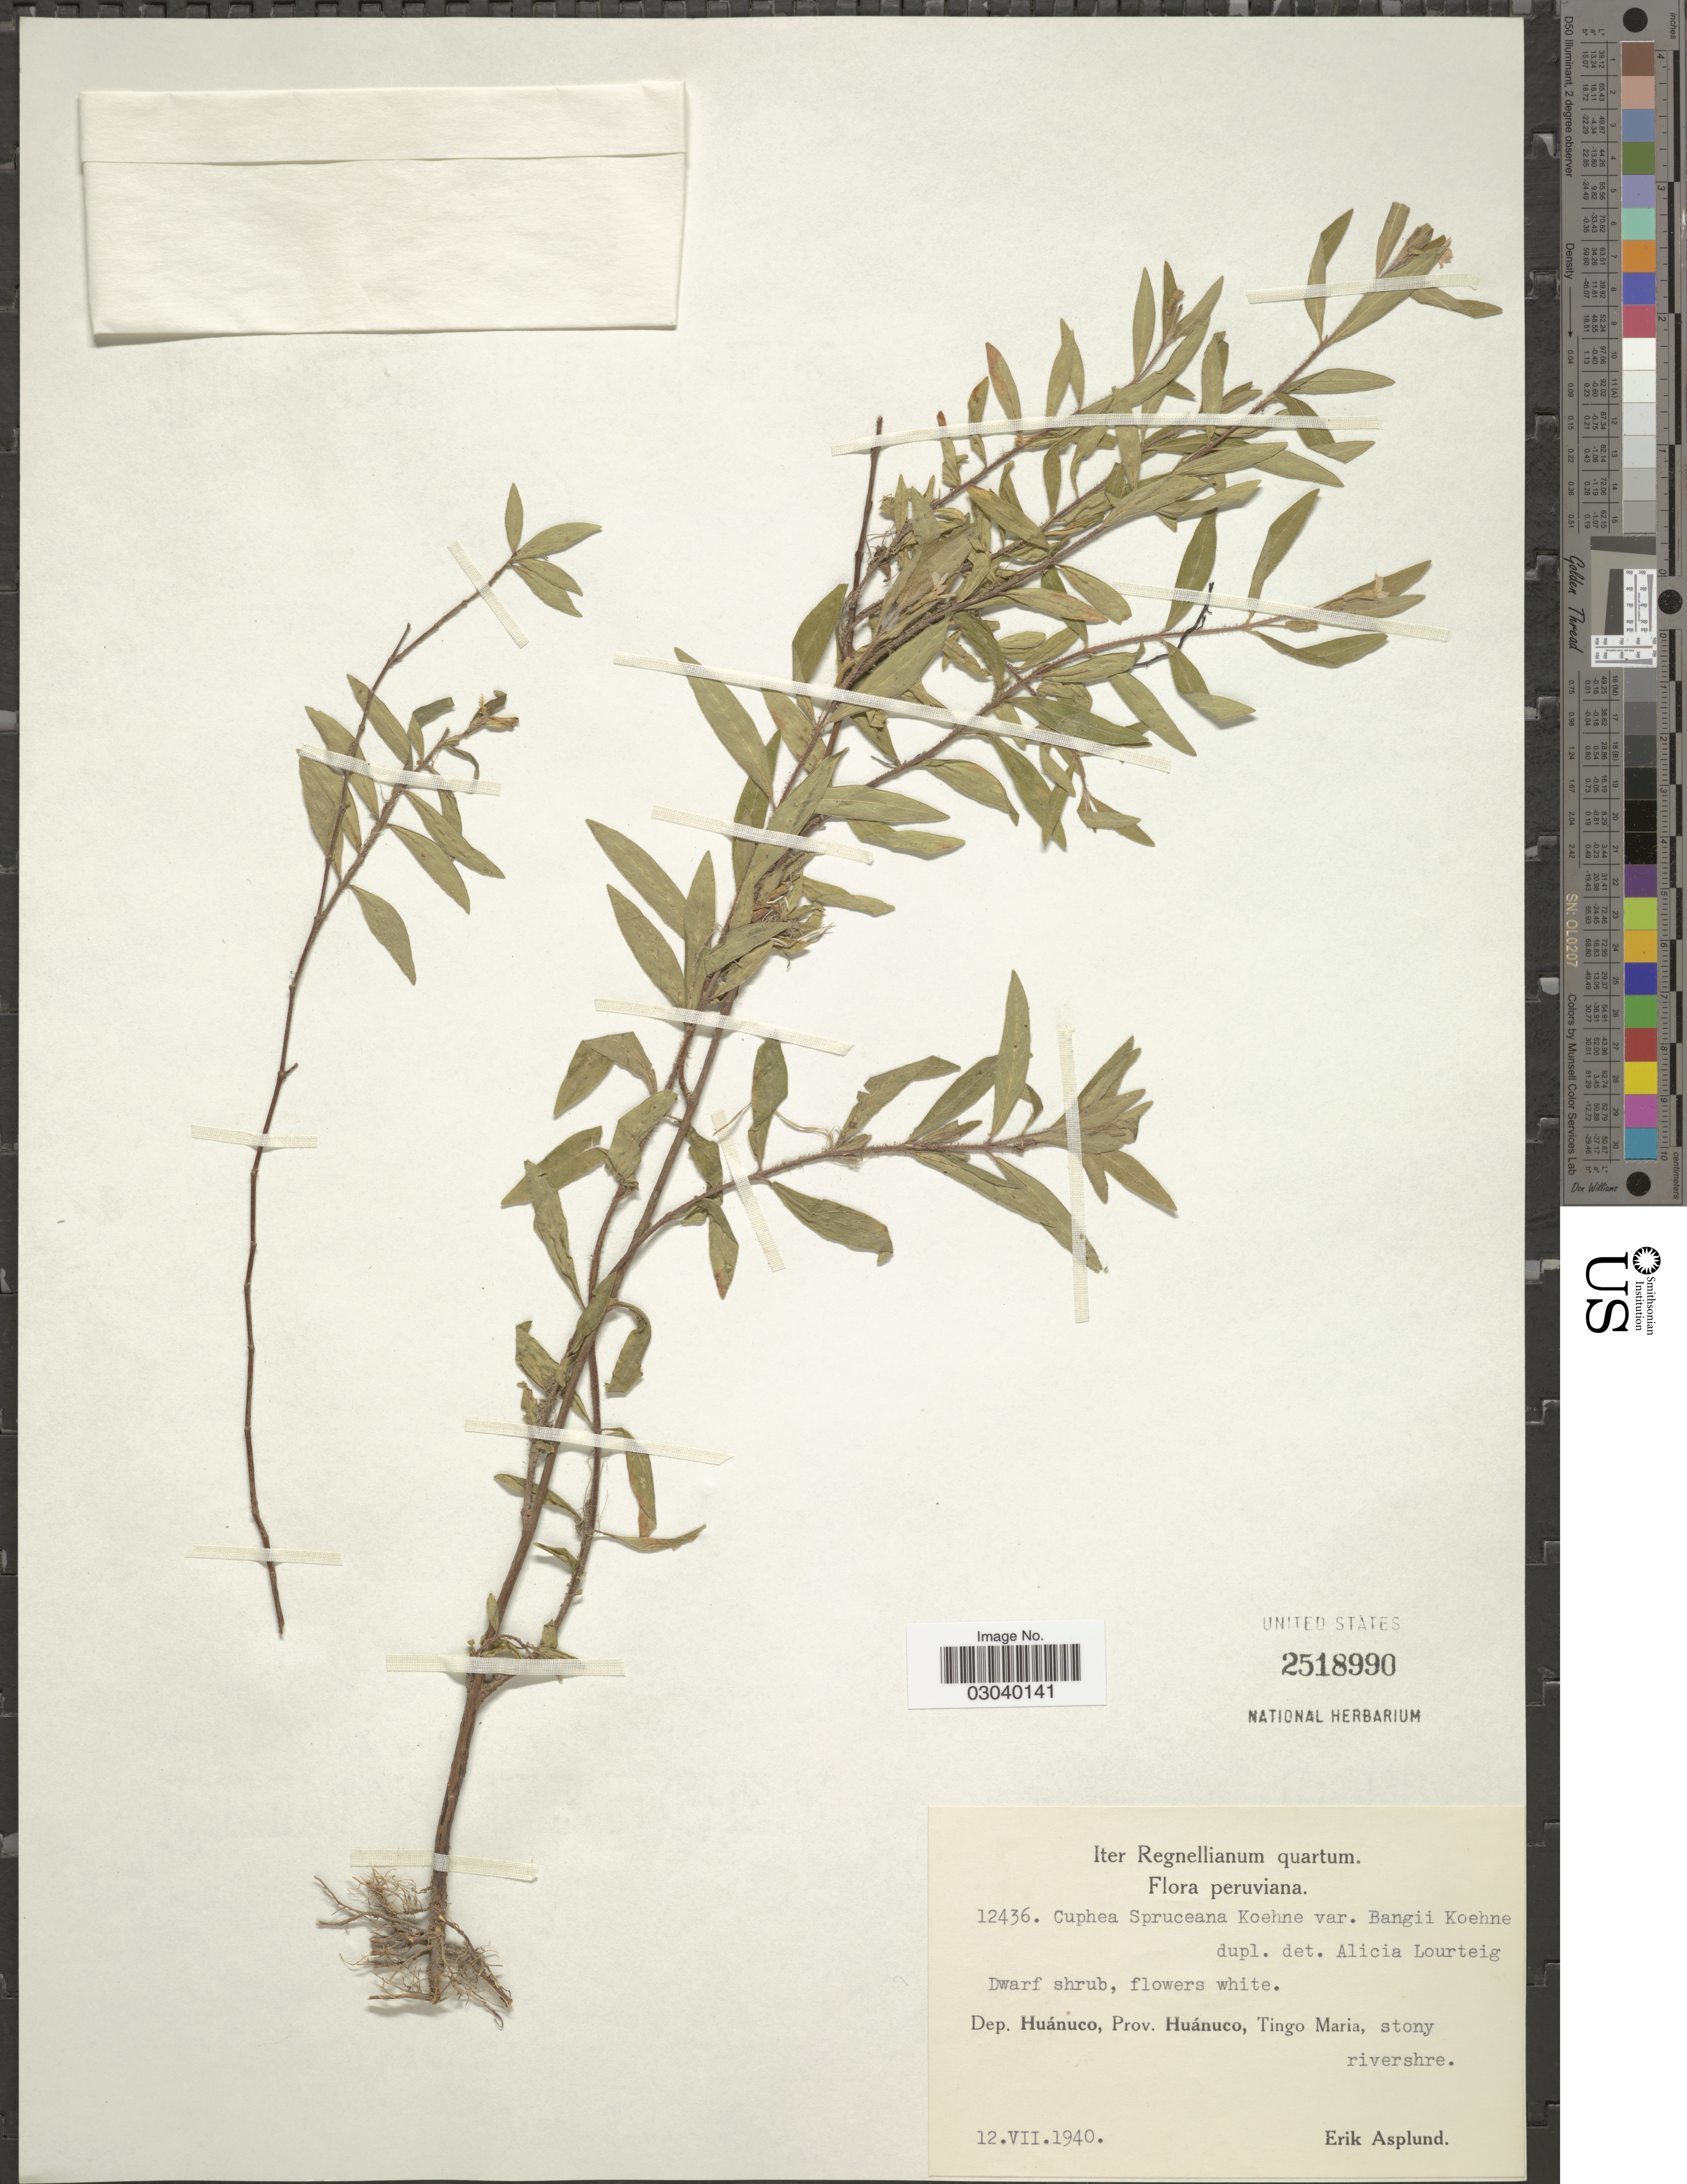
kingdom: Plantae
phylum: Tracheophyta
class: Magnoliopsida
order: Myrtales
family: Lythraceae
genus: Cuphea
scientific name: Cuphea spruceana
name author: Koehne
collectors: E. Asplund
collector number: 12436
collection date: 1940-07-12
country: Peru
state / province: Huánuco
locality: Dep. Huánuco, Prov. Huánuco, Tingo Maria, stony rivershre.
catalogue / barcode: US 2518990